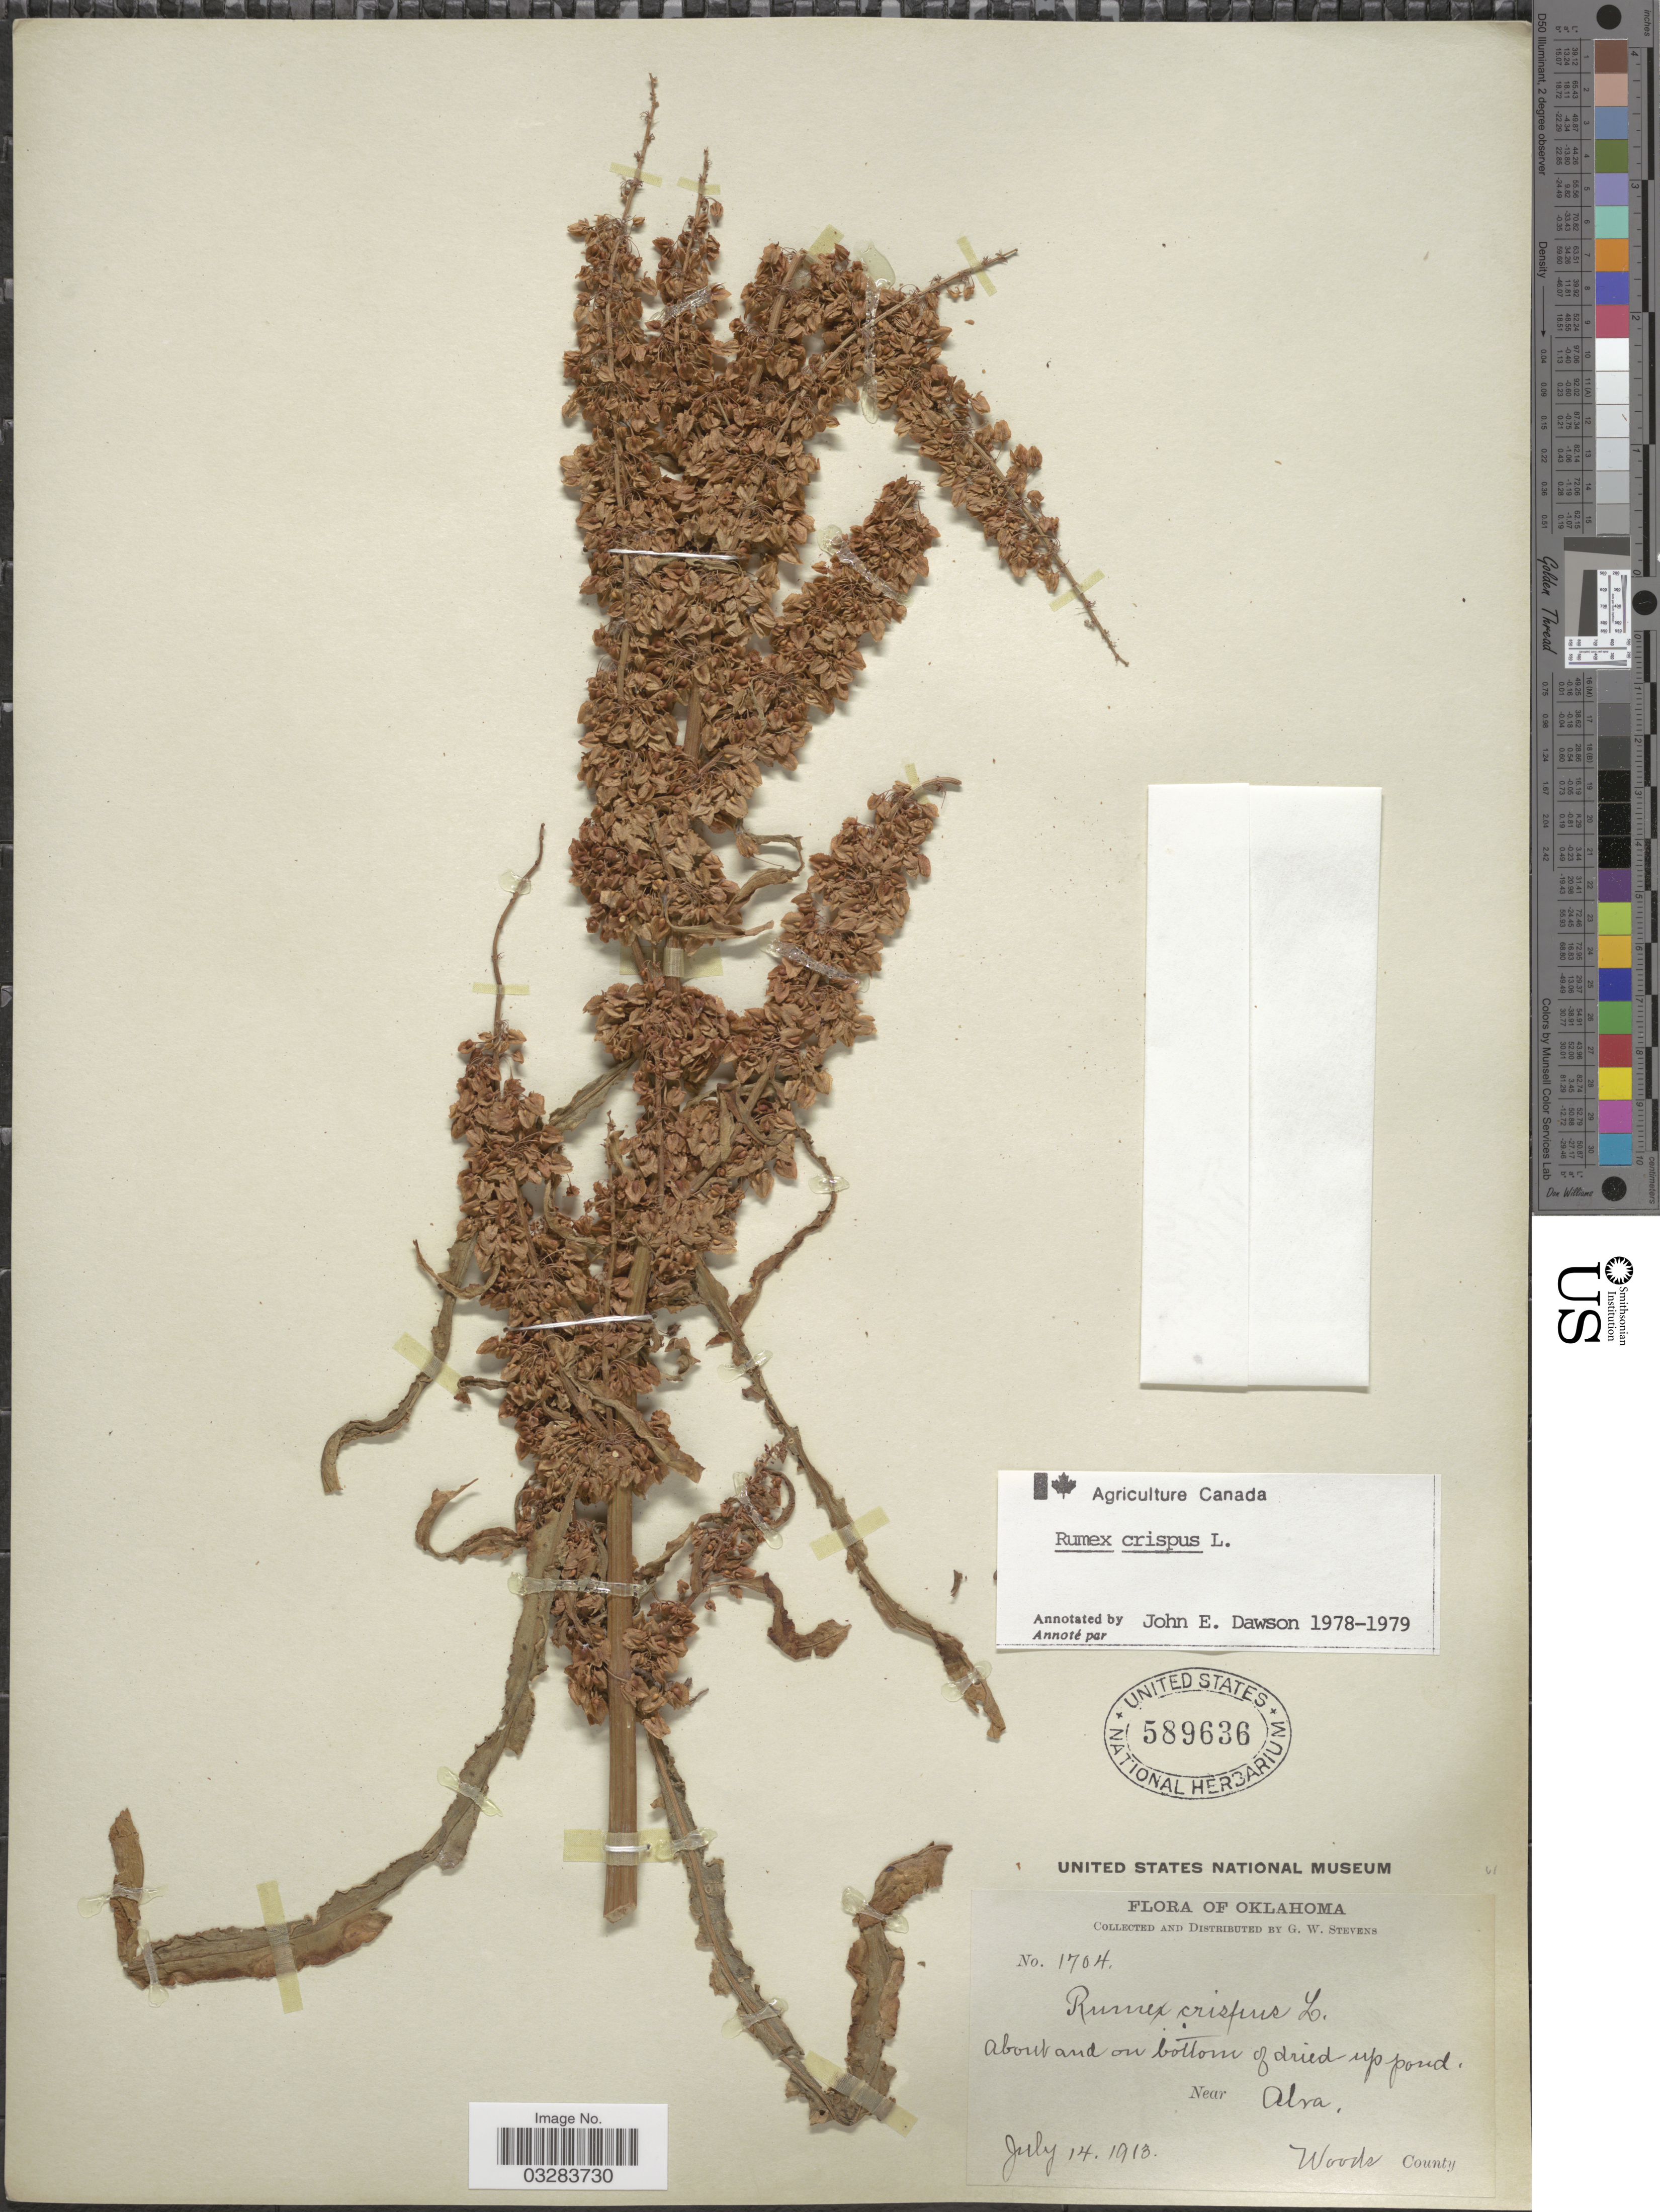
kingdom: Plantae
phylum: Tracheophyta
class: Magnoliopsida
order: Caryophyllales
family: Polygonaceae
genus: Rumex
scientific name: Rumex crispus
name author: L.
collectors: G. W. Stevens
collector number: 1704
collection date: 1913-07-14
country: United States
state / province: Oklahoma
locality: Near Alva, Woods County.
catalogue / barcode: US 589636